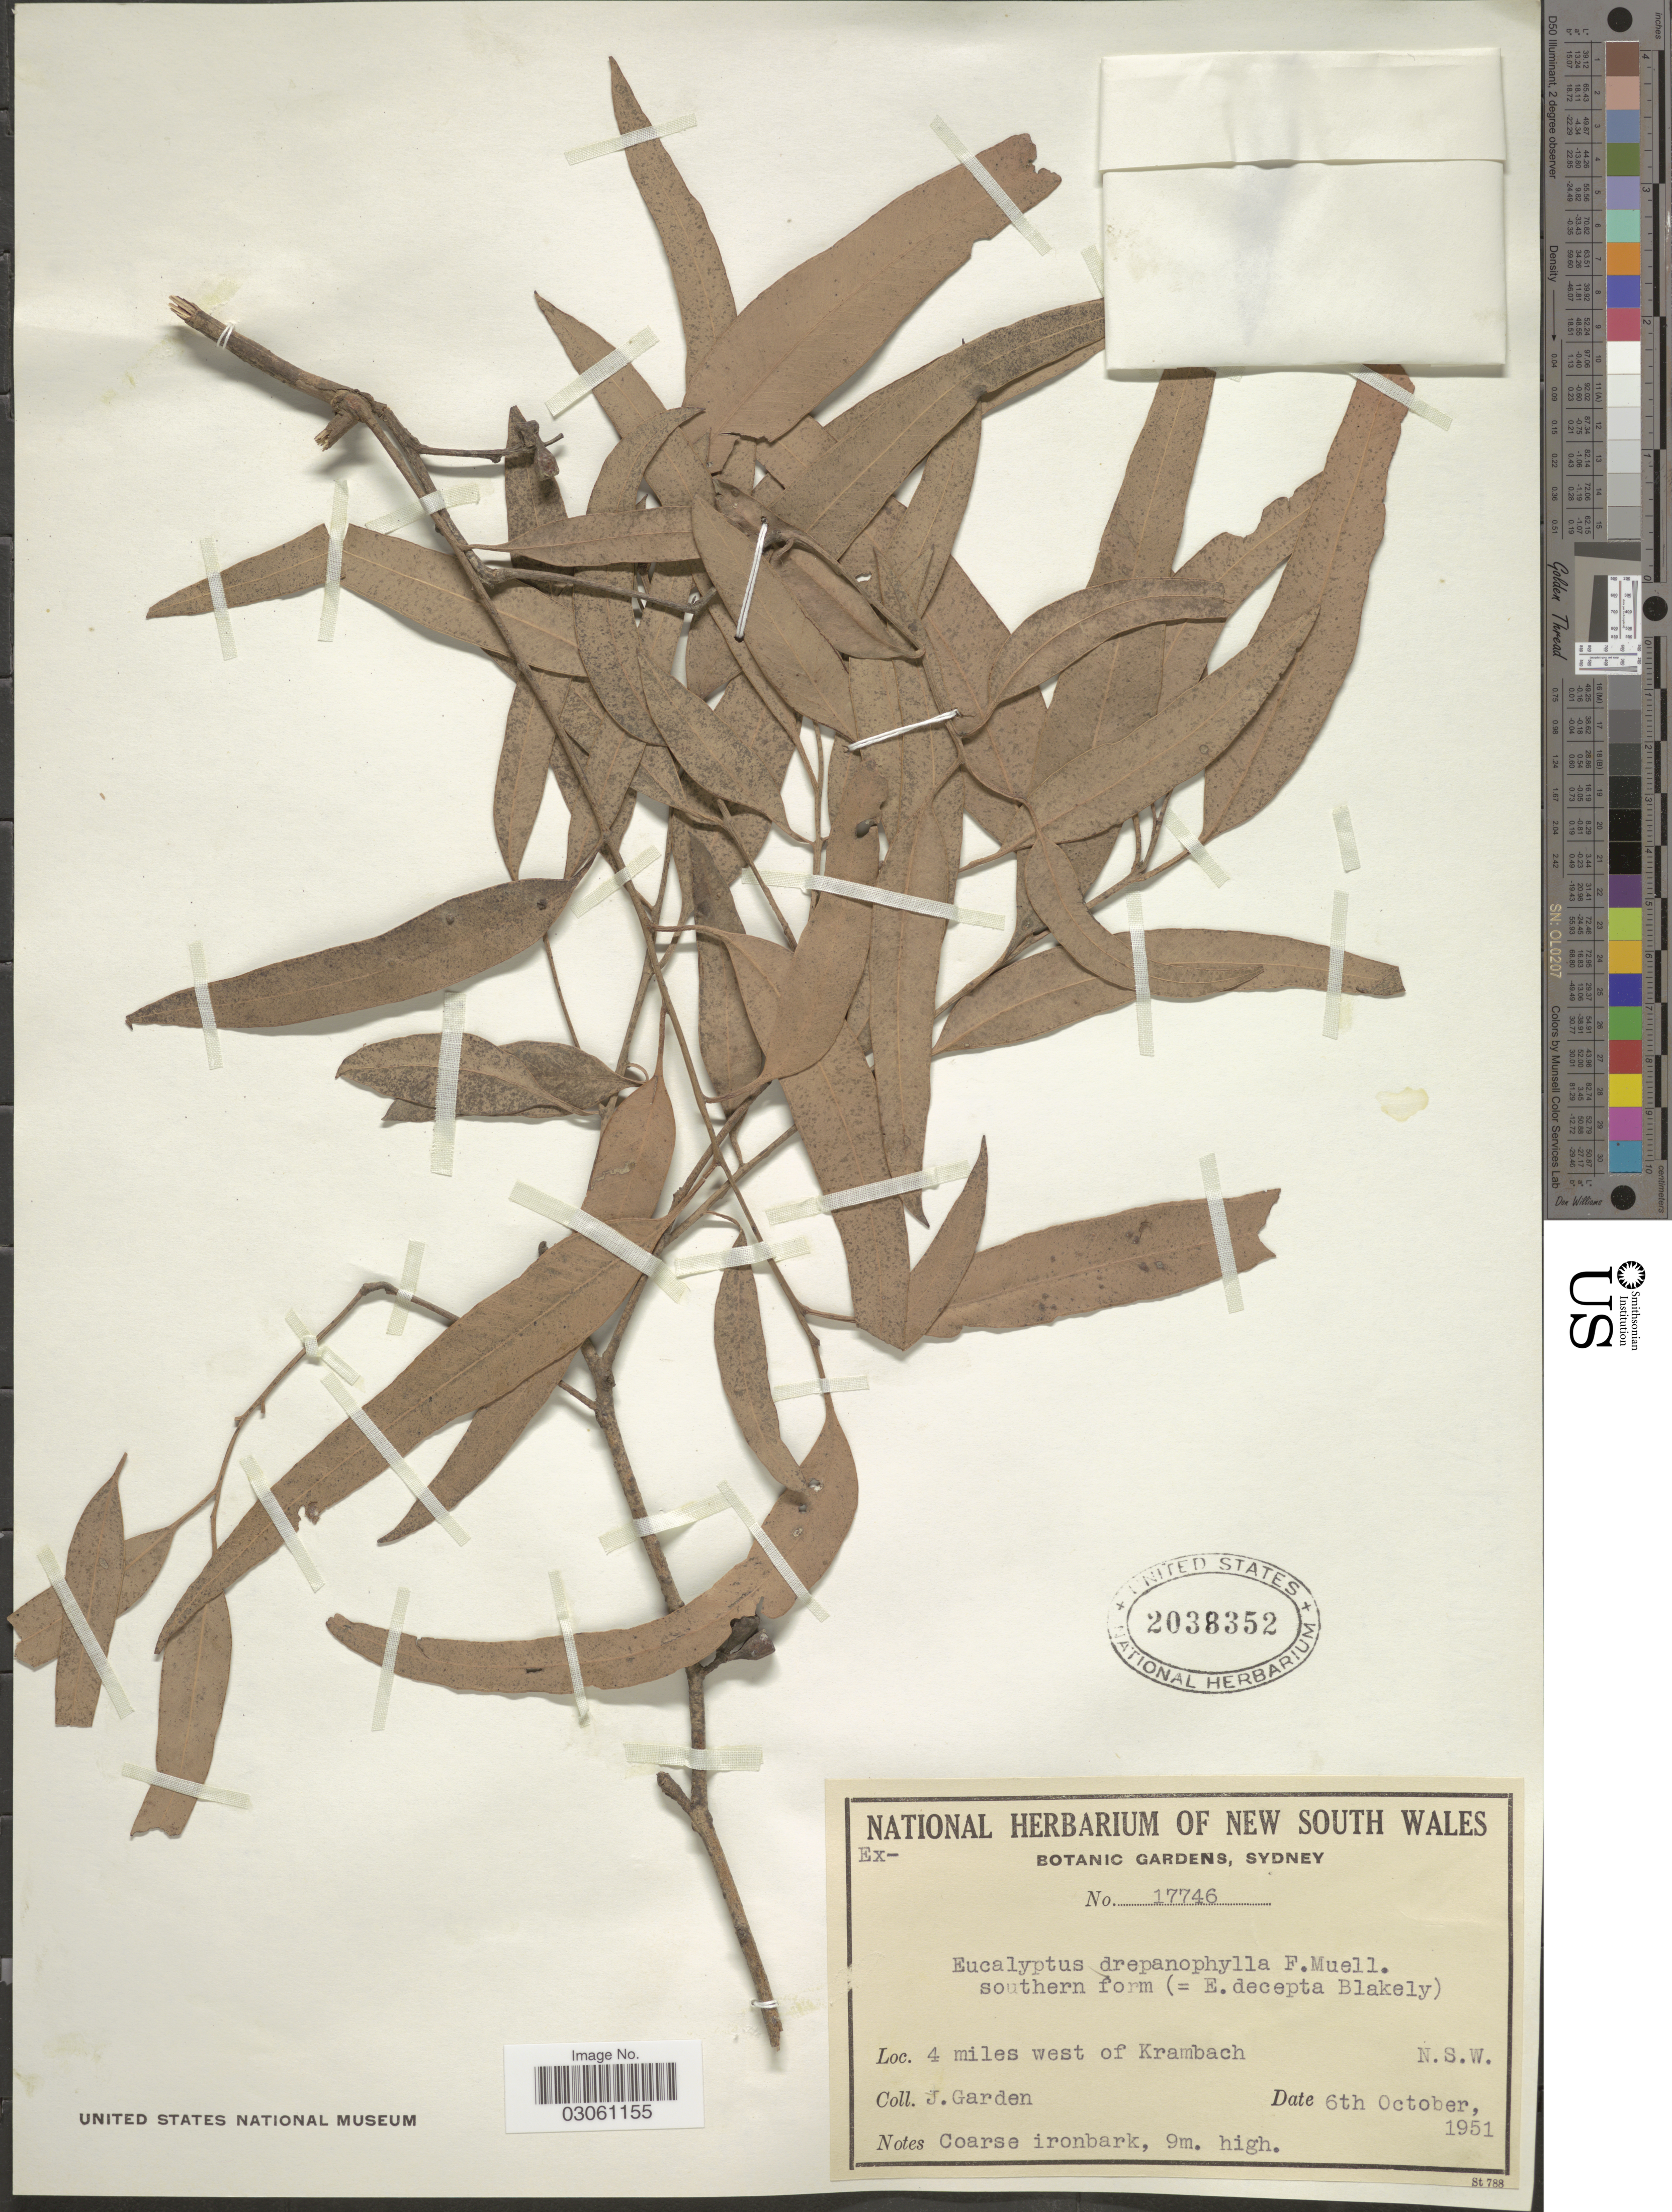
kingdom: Plantae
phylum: Tracheophyta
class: Magnoliopsida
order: Myrtales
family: Myrtaceae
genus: Eucalyptus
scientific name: Eucalyptus drepanophylla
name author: F. Muell. ex Benth.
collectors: J. Thompson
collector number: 17746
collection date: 1951-10-06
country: Australia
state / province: New South Wales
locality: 4 miles west of Krambach.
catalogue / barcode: US 2038352